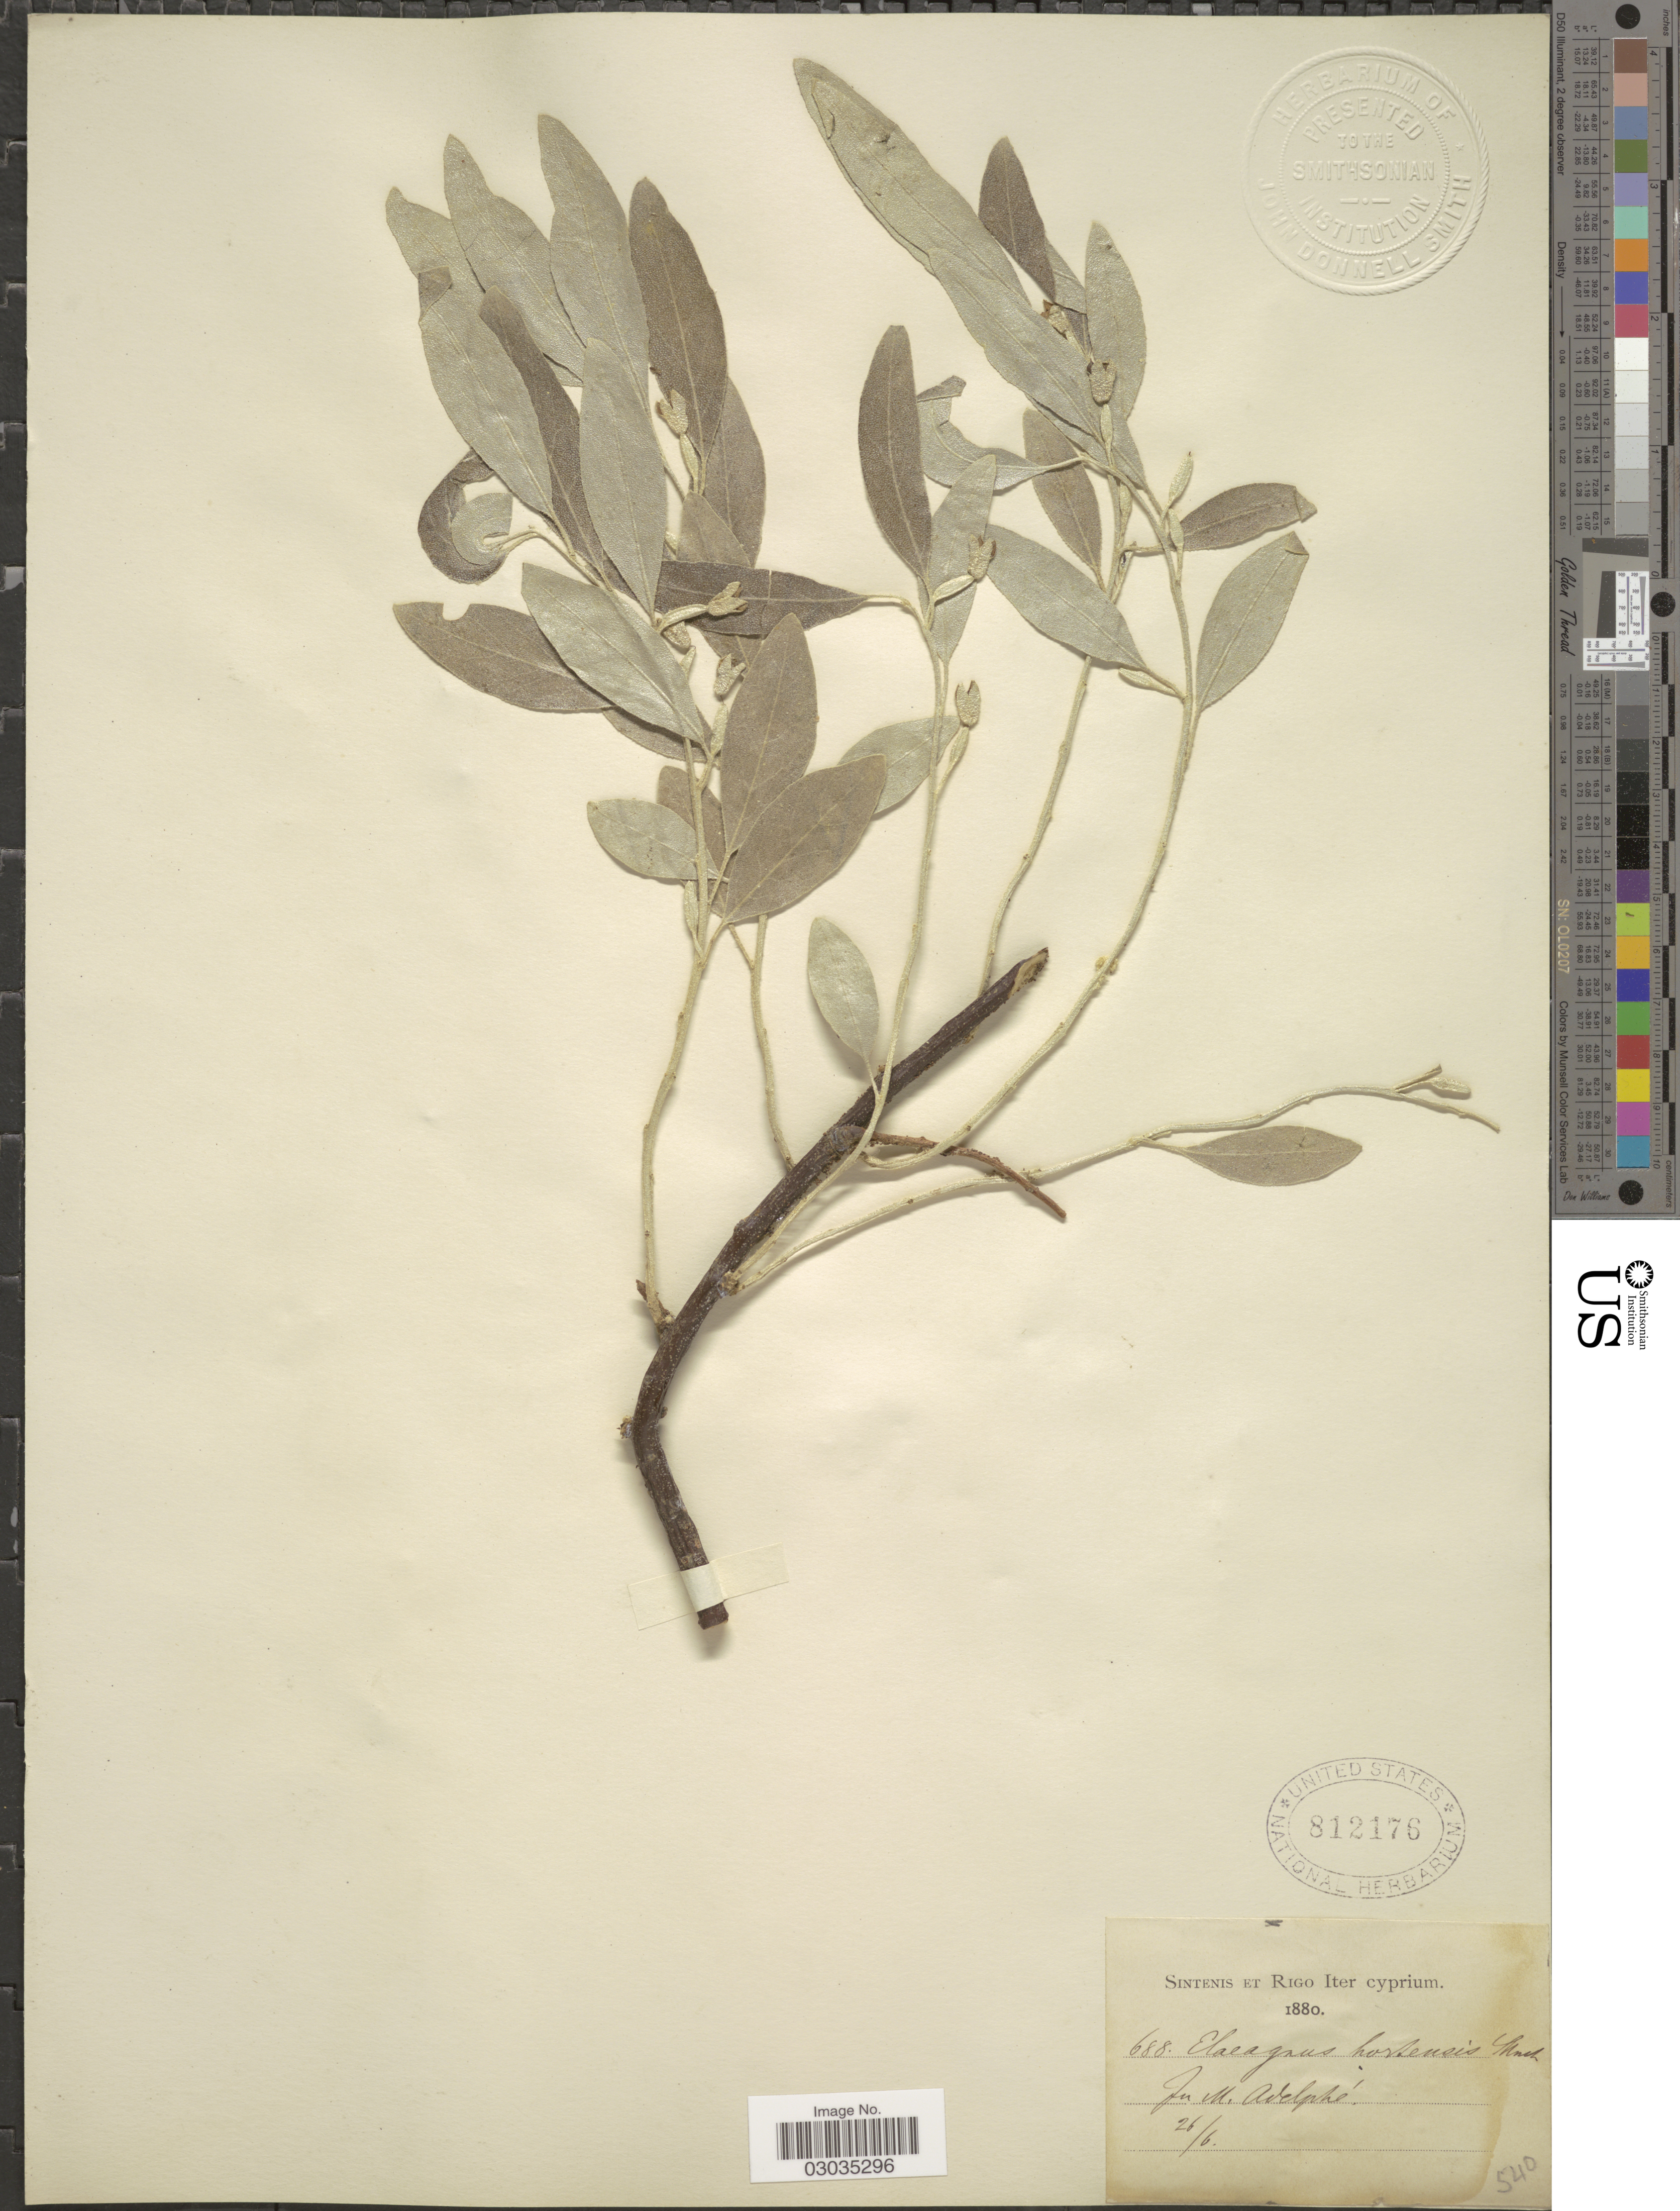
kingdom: Plantae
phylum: Tracheophyta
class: Magnoliopsida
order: Rosales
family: Elaeagnaceae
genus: Elaeagnus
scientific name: Elaeagnus hortensis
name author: M. Bieb.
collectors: -. Sintenis & -- Rigo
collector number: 688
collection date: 1880-06-26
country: Cyprus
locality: Iter cypricum. In M. Adelphé.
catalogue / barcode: US 812176